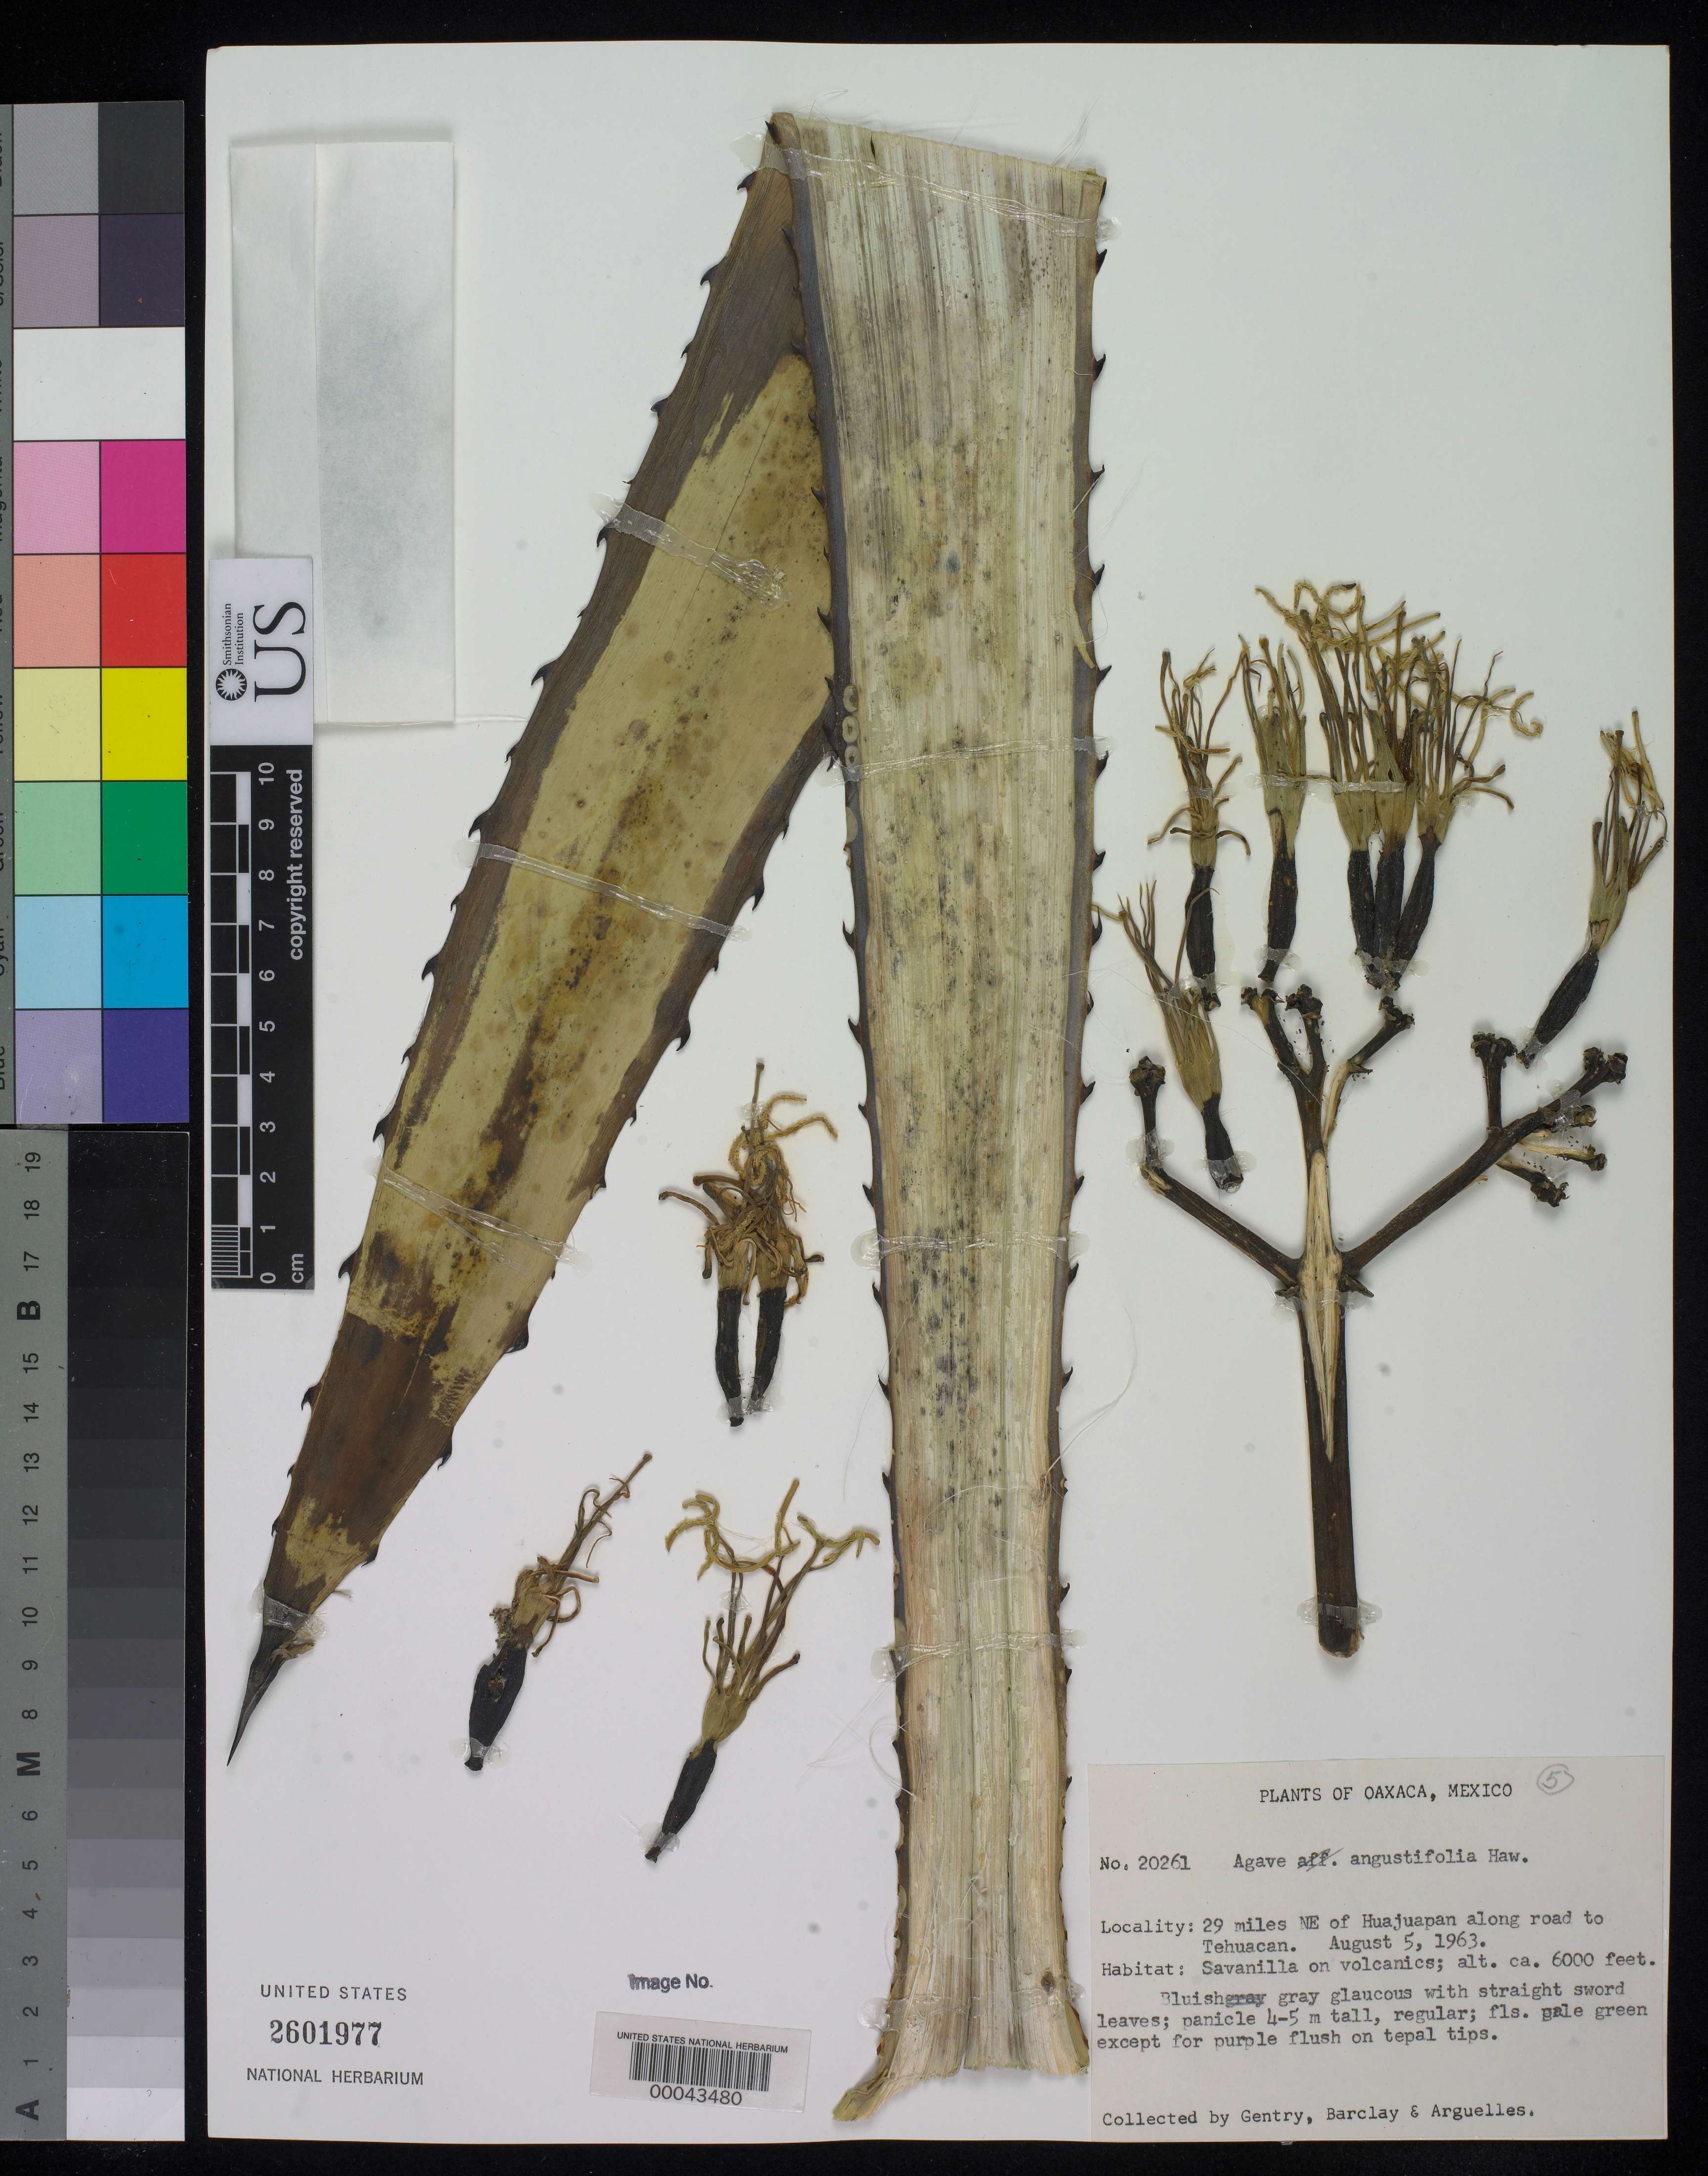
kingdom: Plantae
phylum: Tracheophyta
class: Liliopsida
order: Asparagales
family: Asparagaceae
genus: Agave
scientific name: Agave angustifolia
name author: Haw.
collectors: H. S. Gentry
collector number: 20261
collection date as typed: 05 Aug 1963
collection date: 1963-08-05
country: Mexico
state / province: Oaxaca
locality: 29 mi NE of Huajuapan along road to Tehuacan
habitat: Savanilla on volcanics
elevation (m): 1829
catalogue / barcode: US 2601977